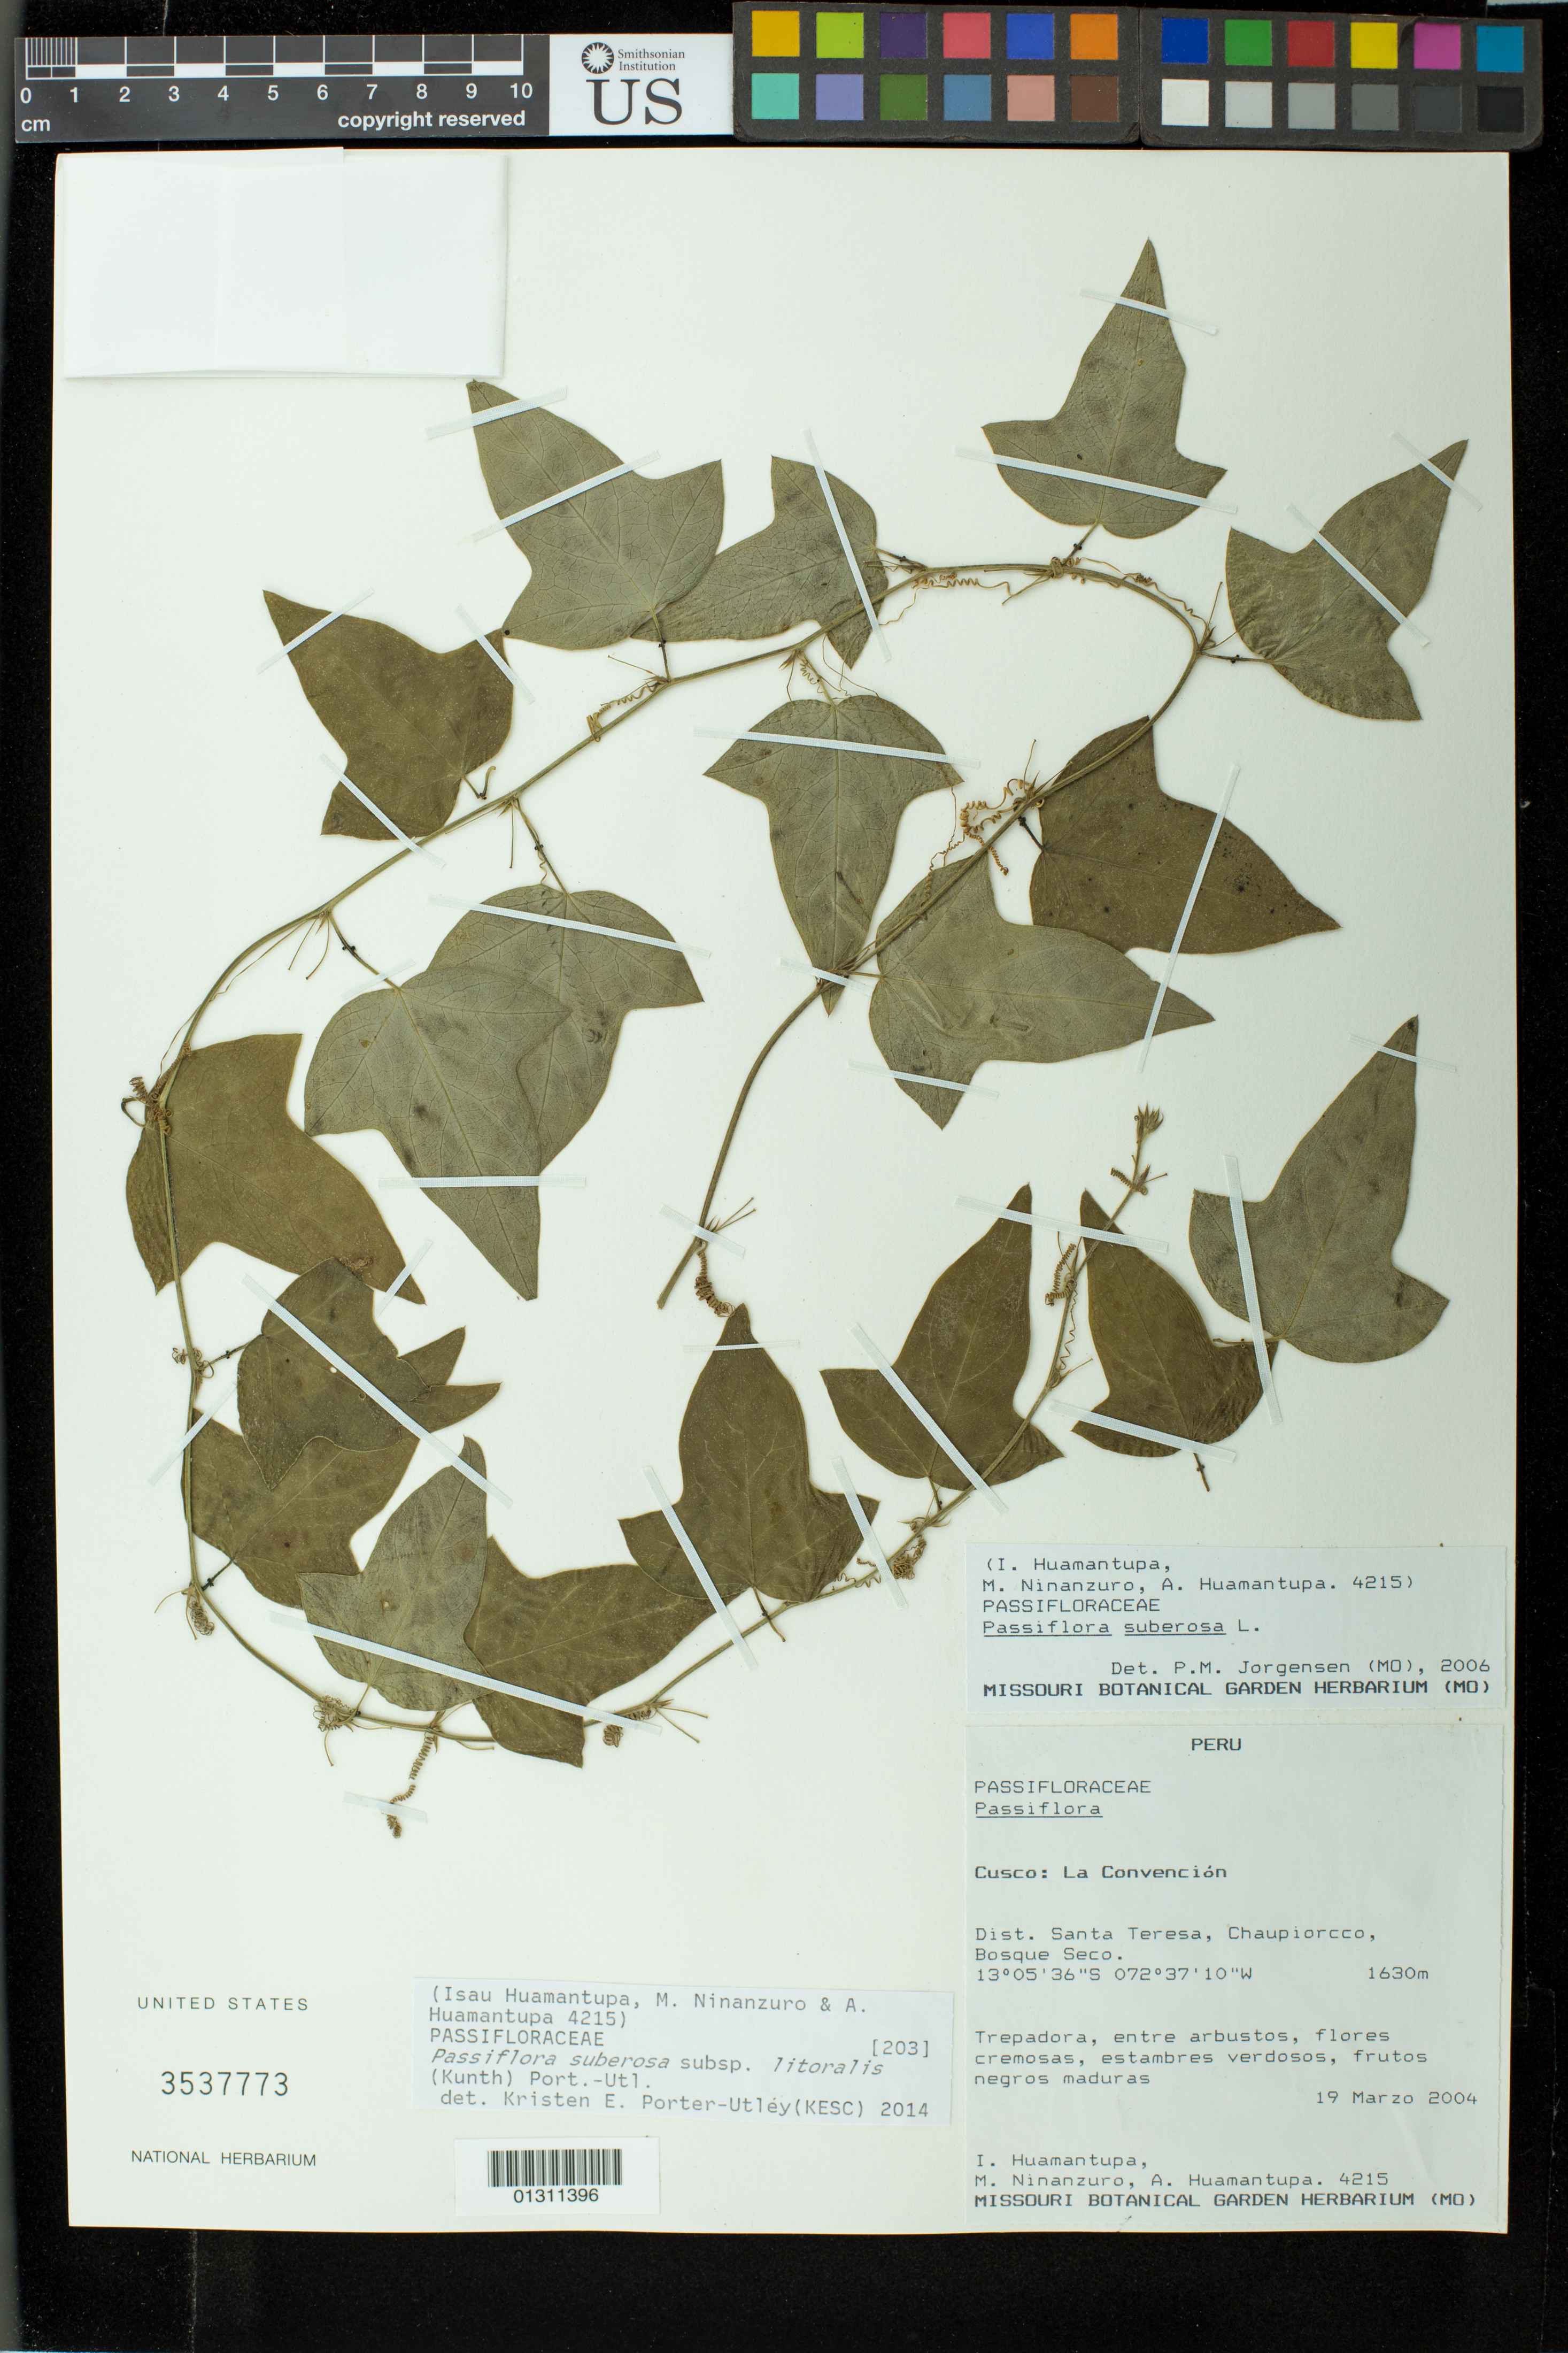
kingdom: Plantae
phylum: Tracheophyta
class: Magnoliopsida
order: Malpighiales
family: Passifloraceae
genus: Passiflora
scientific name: Passiflora suberosa subsp. litoralis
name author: (Kunth) Port.-Utl. et al.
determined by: Porter-Utley, Kristen E.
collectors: I. Huamantupa, M. Ninanzuro & A. Huamantupa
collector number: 4215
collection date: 2004-03-19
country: Peru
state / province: Cusco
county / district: La Convención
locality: Dist. Santa Teresa, Chaupiorcco, Bosque Seco.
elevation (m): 1630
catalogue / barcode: US 3537773